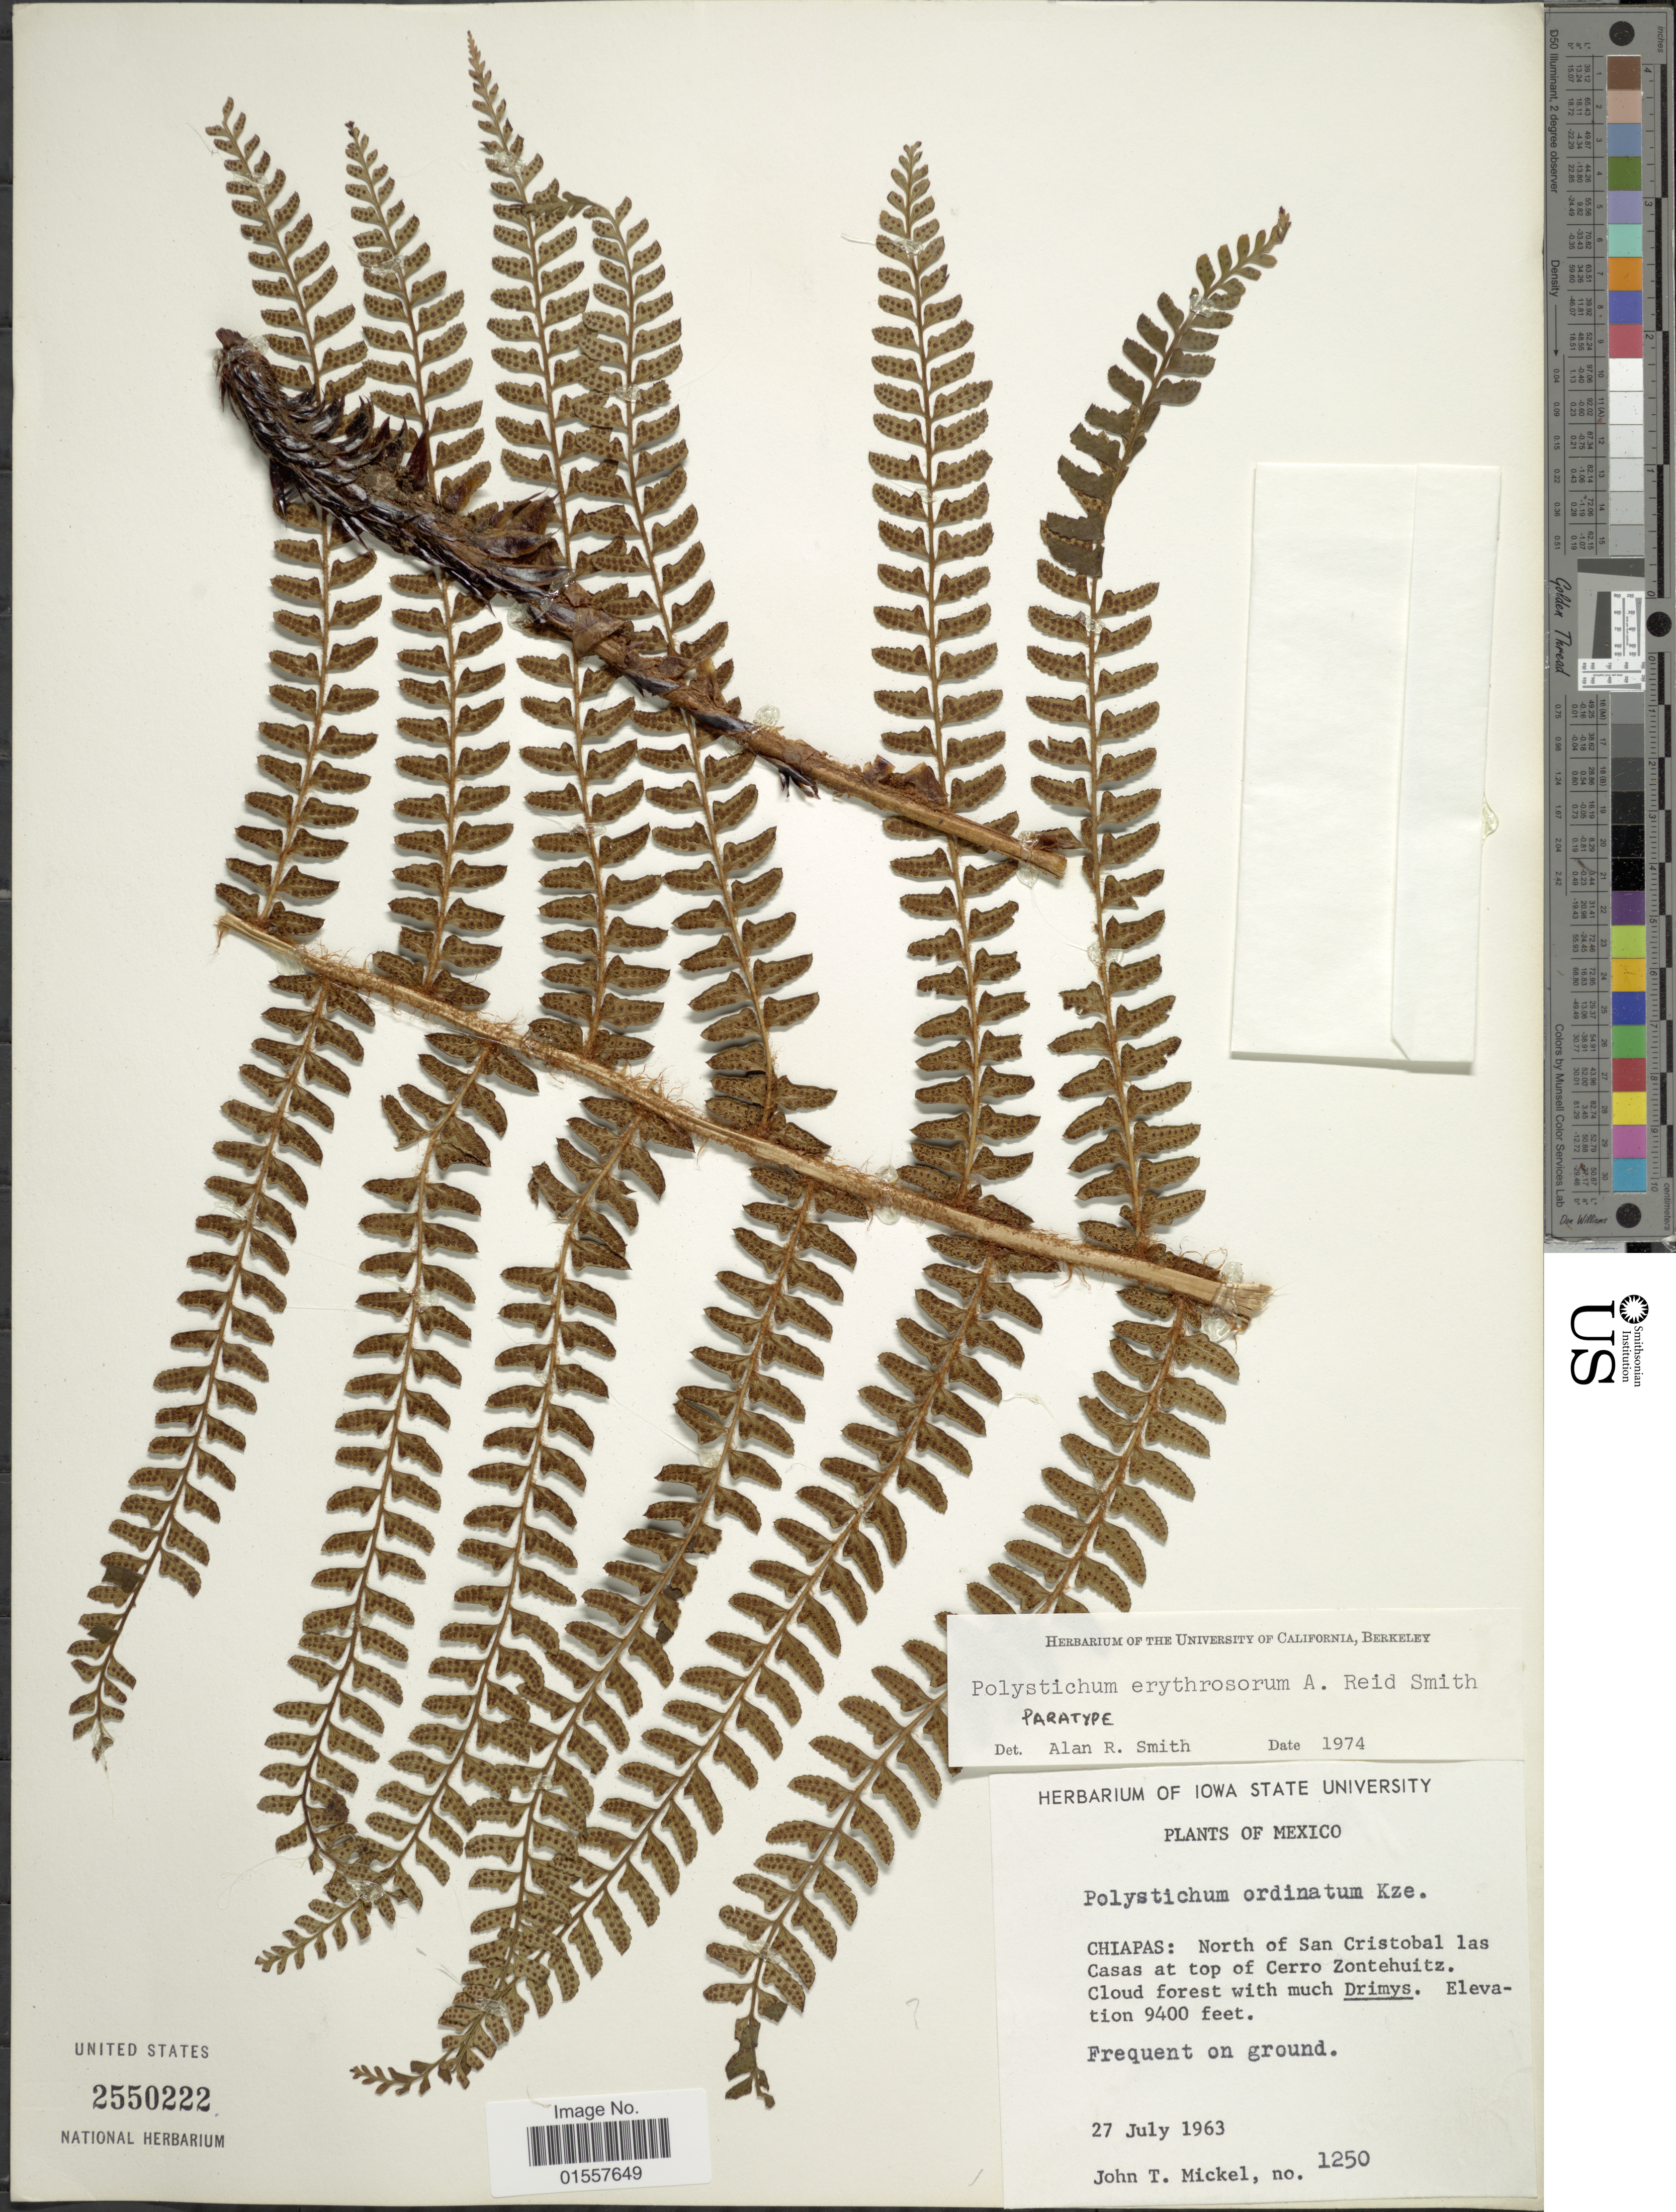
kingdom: Plantae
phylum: Tracheophyta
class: Polypodiopsida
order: Polypodiales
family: Dryopteridaceae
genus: Polystichum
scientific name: Polystichum erythrosorum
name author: A.R. Sm.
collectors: J. T. Mickel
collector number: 1250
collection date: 1963-07-12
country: Mexico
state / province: Chiapas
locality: Chiapas: North of San Cristobal las Casas at top of Cerro Zontehuitz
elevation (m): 2865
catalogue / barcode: US 2550222